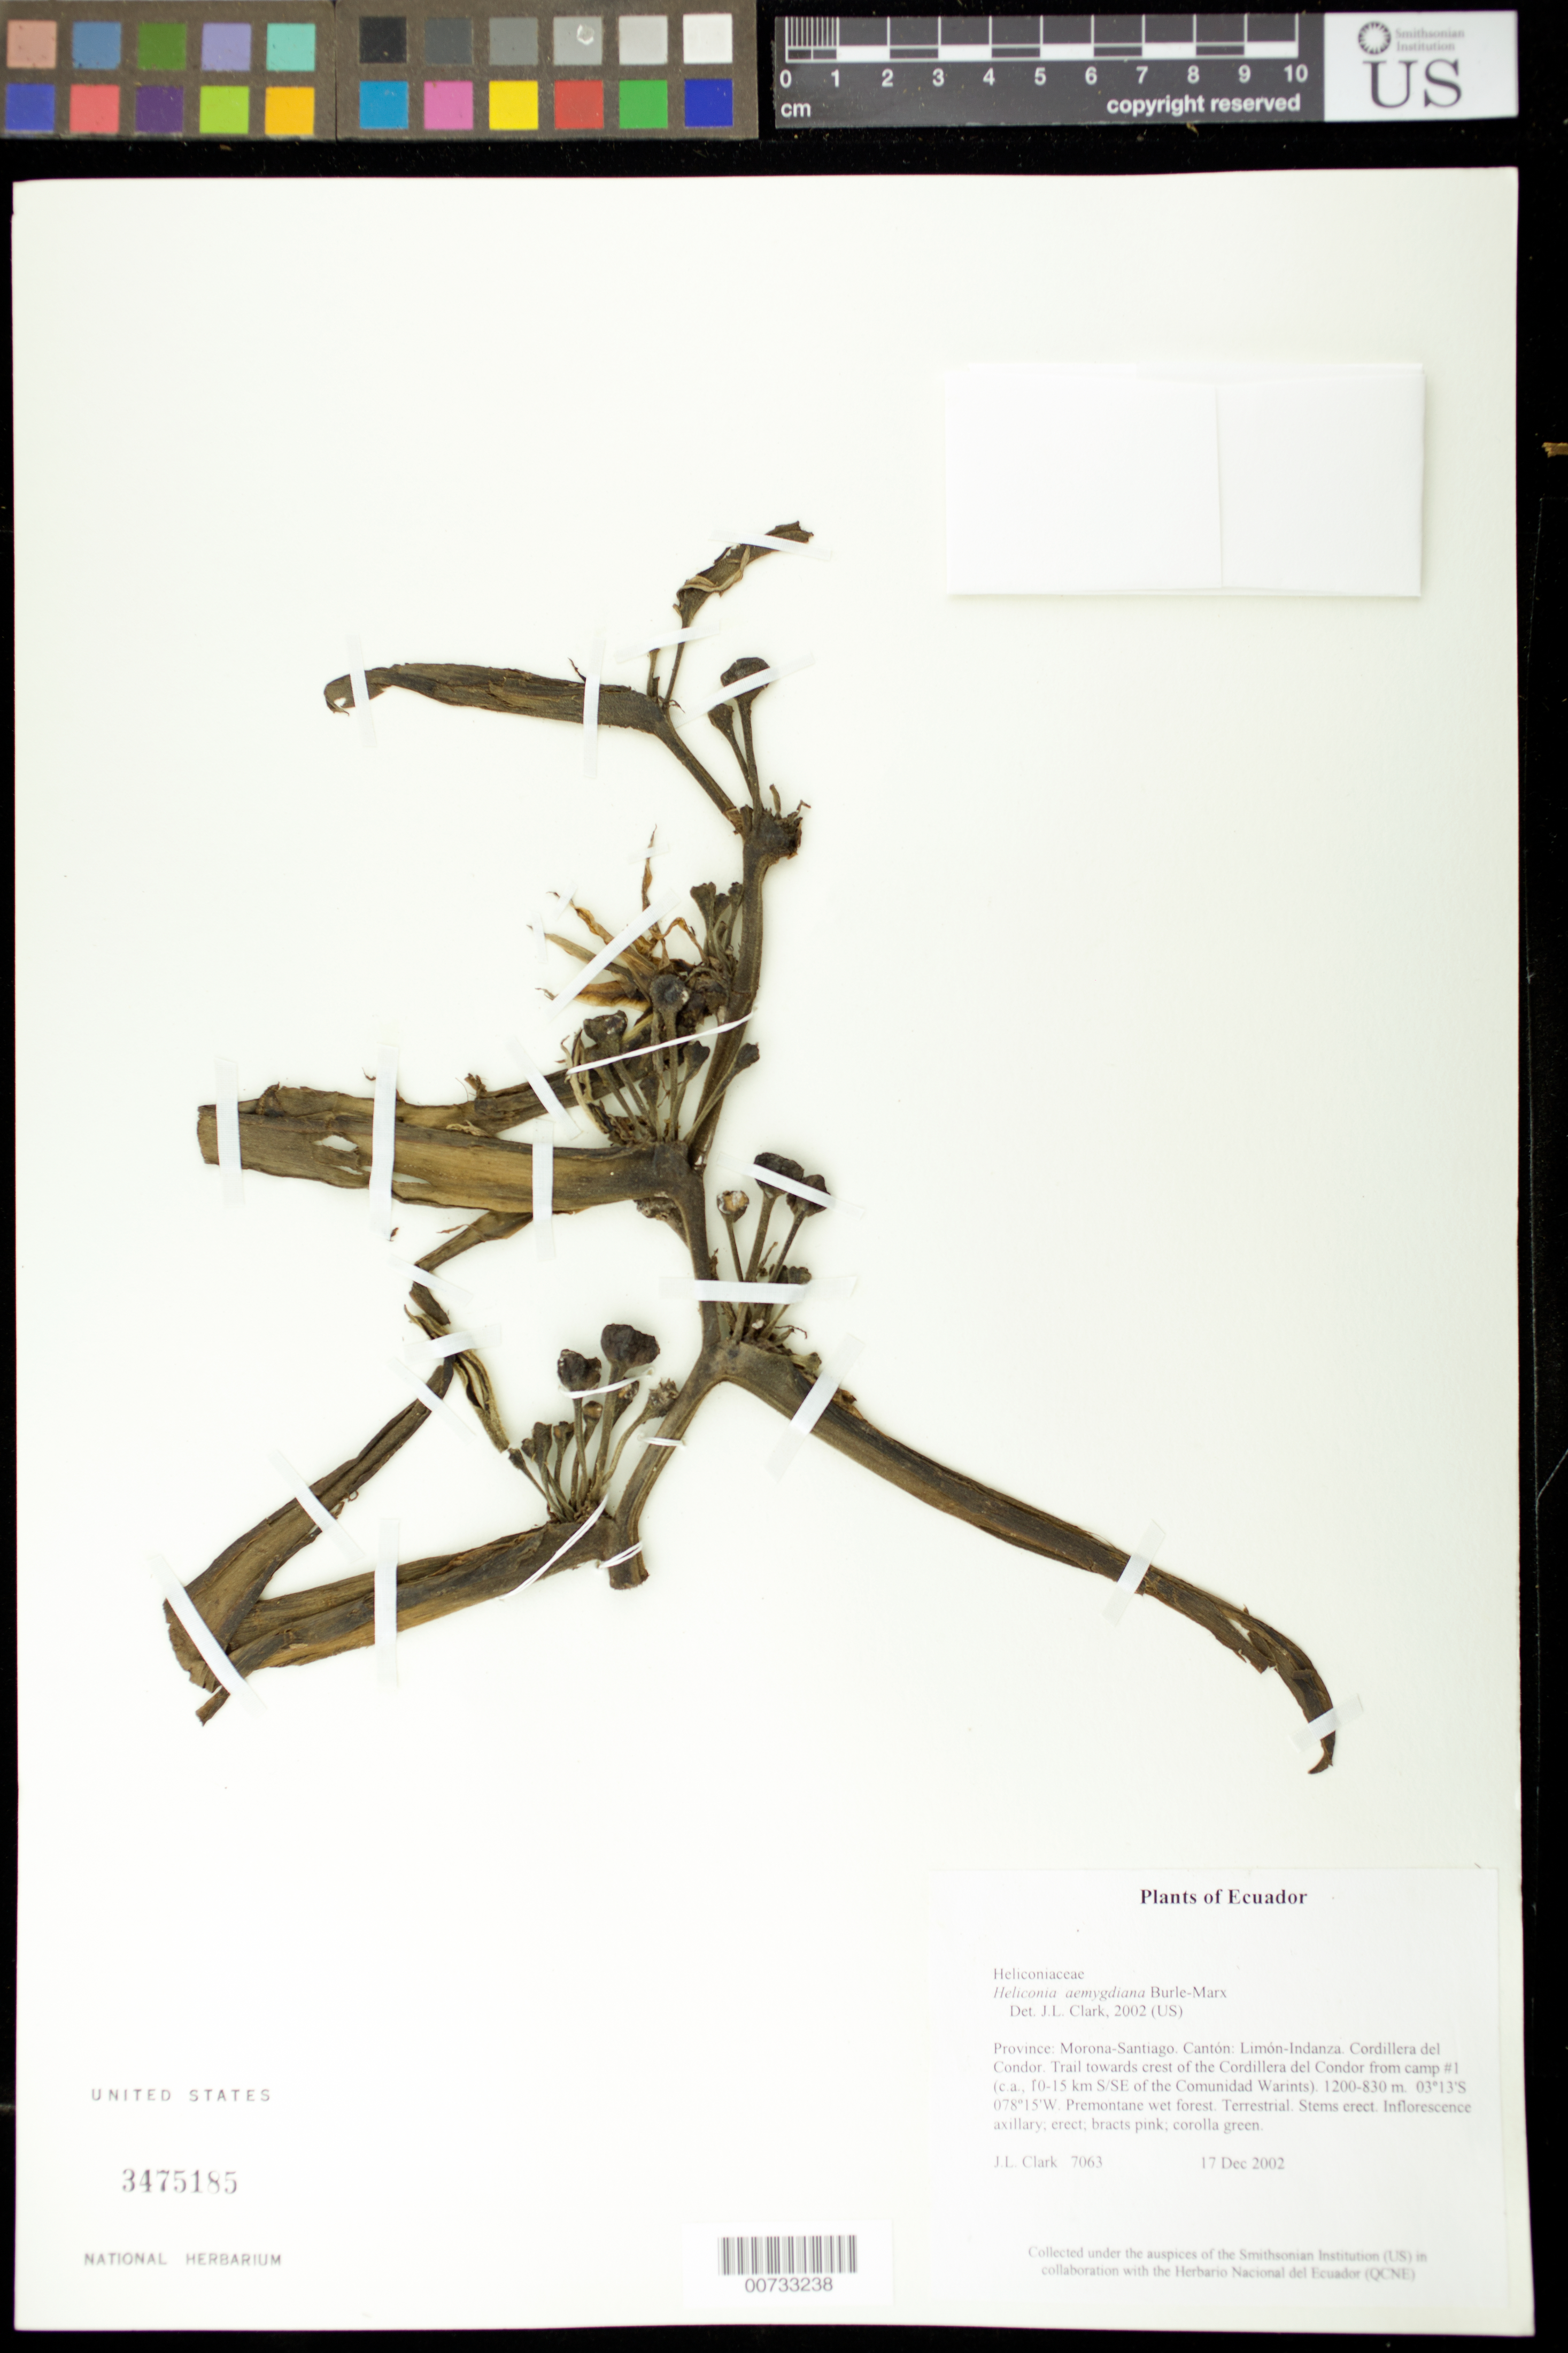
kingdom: Plantae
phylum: Tracheophyta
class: Liliopsida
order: Zingiberales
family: Heliconiaceae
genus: Heliconia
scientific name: Heliconia aemygdiana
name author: Burle-Marx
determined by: Clark, J. L., (SEL), The Marie Selby Botanical Garden (UNITED STATES)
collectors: J. L. Clark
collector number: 7063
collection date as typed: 17 Dec 2002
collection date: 2002-12-17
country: Ecuador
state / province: Morona-Santiago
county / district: Limon-Indanza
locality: Cordillera del Condor. Trail towards crest of the Cordillera del Condor from camp #1 (ca. 10-15 km S/SE of the Comunidad Warints).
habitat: Premontane wet forest.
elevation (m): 830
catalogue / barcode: US 3475185